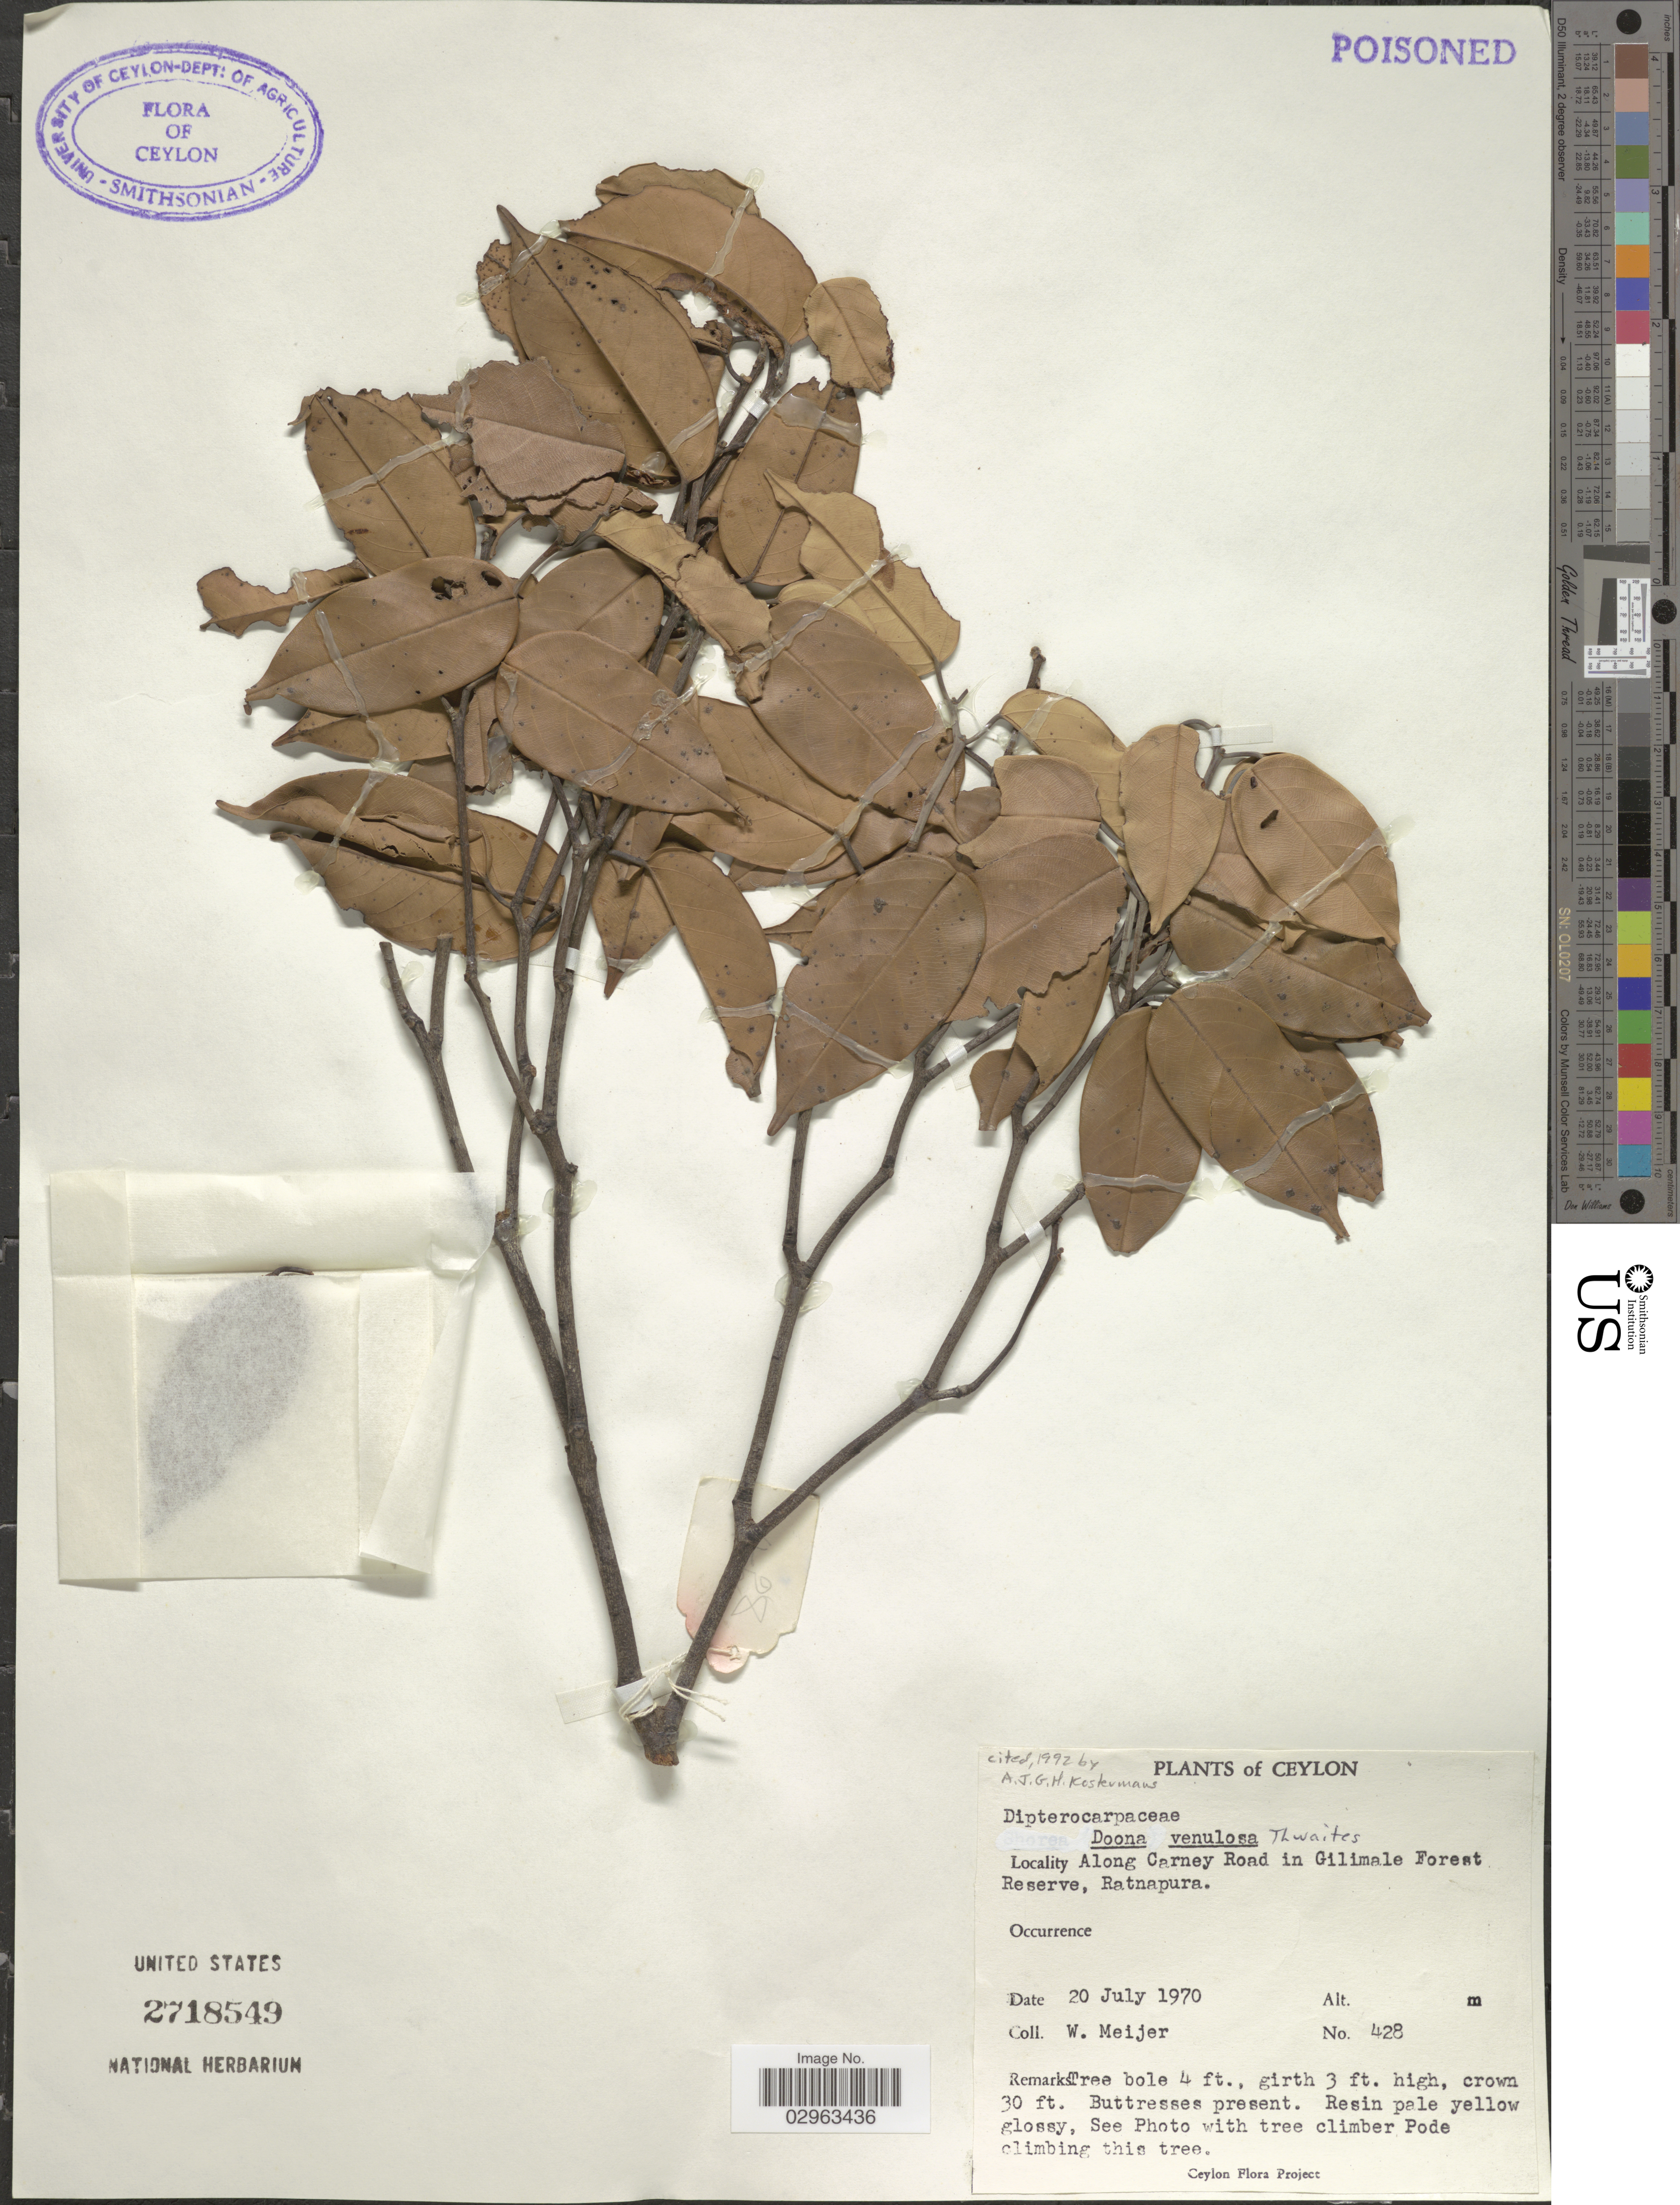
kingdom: Plantae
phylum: Tracheophyta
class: Magnoliopsida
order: Malvales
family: Dipterocarpaceae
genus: Doona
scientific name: Doona venulosa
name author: Thwaites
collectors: W. Meijer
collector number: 428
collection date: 1970-07-20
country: Sri Lanka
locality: Ceylon. Along Carney Road in Gilimale Forest Reserve, Ratnapura.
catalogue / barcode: US 2718549